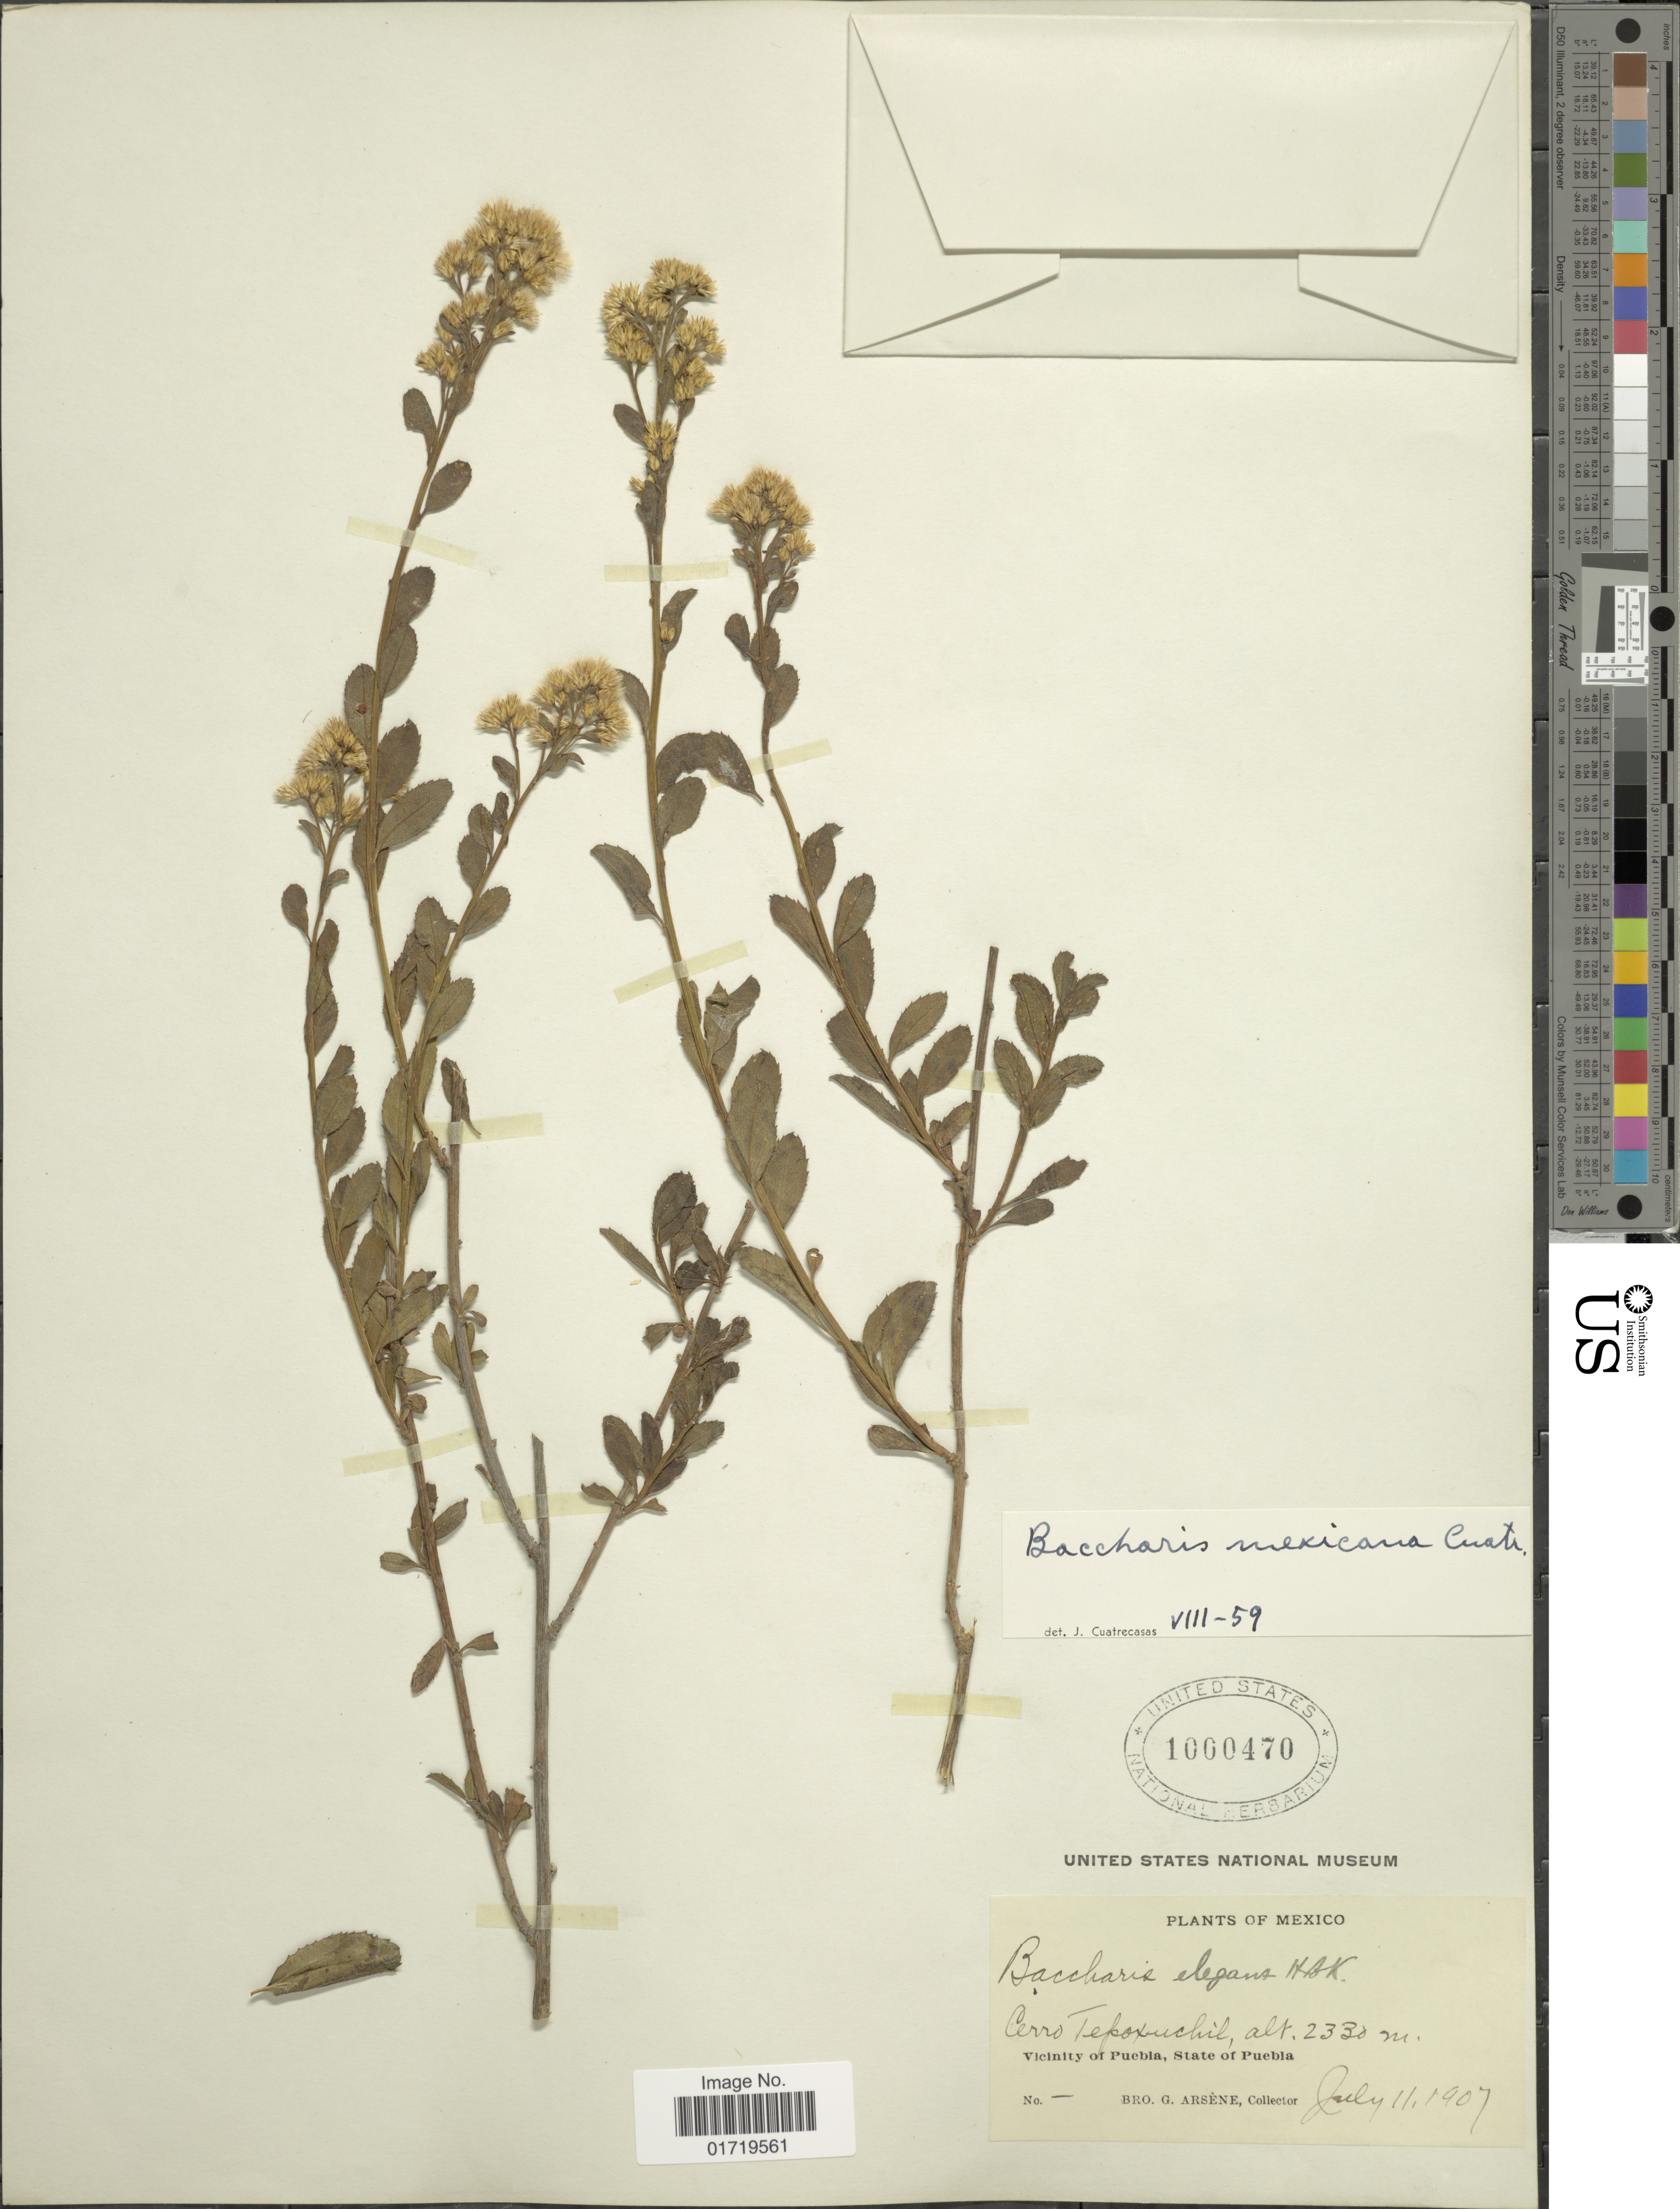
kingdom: Plantae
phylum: Tracheophyta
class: Magnoliopsida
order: Asterales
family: Asteraceae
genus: Baccharis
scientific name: Baccharis mexicana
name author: Cuatrec.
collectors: Bro. G. Arsène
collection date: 1907-07-11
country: Mexico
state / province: Puebla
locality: Cerro Tepoxucchil, Vicinity of Puebla, State of Puebla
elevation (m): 2330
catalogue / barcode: US 1000470